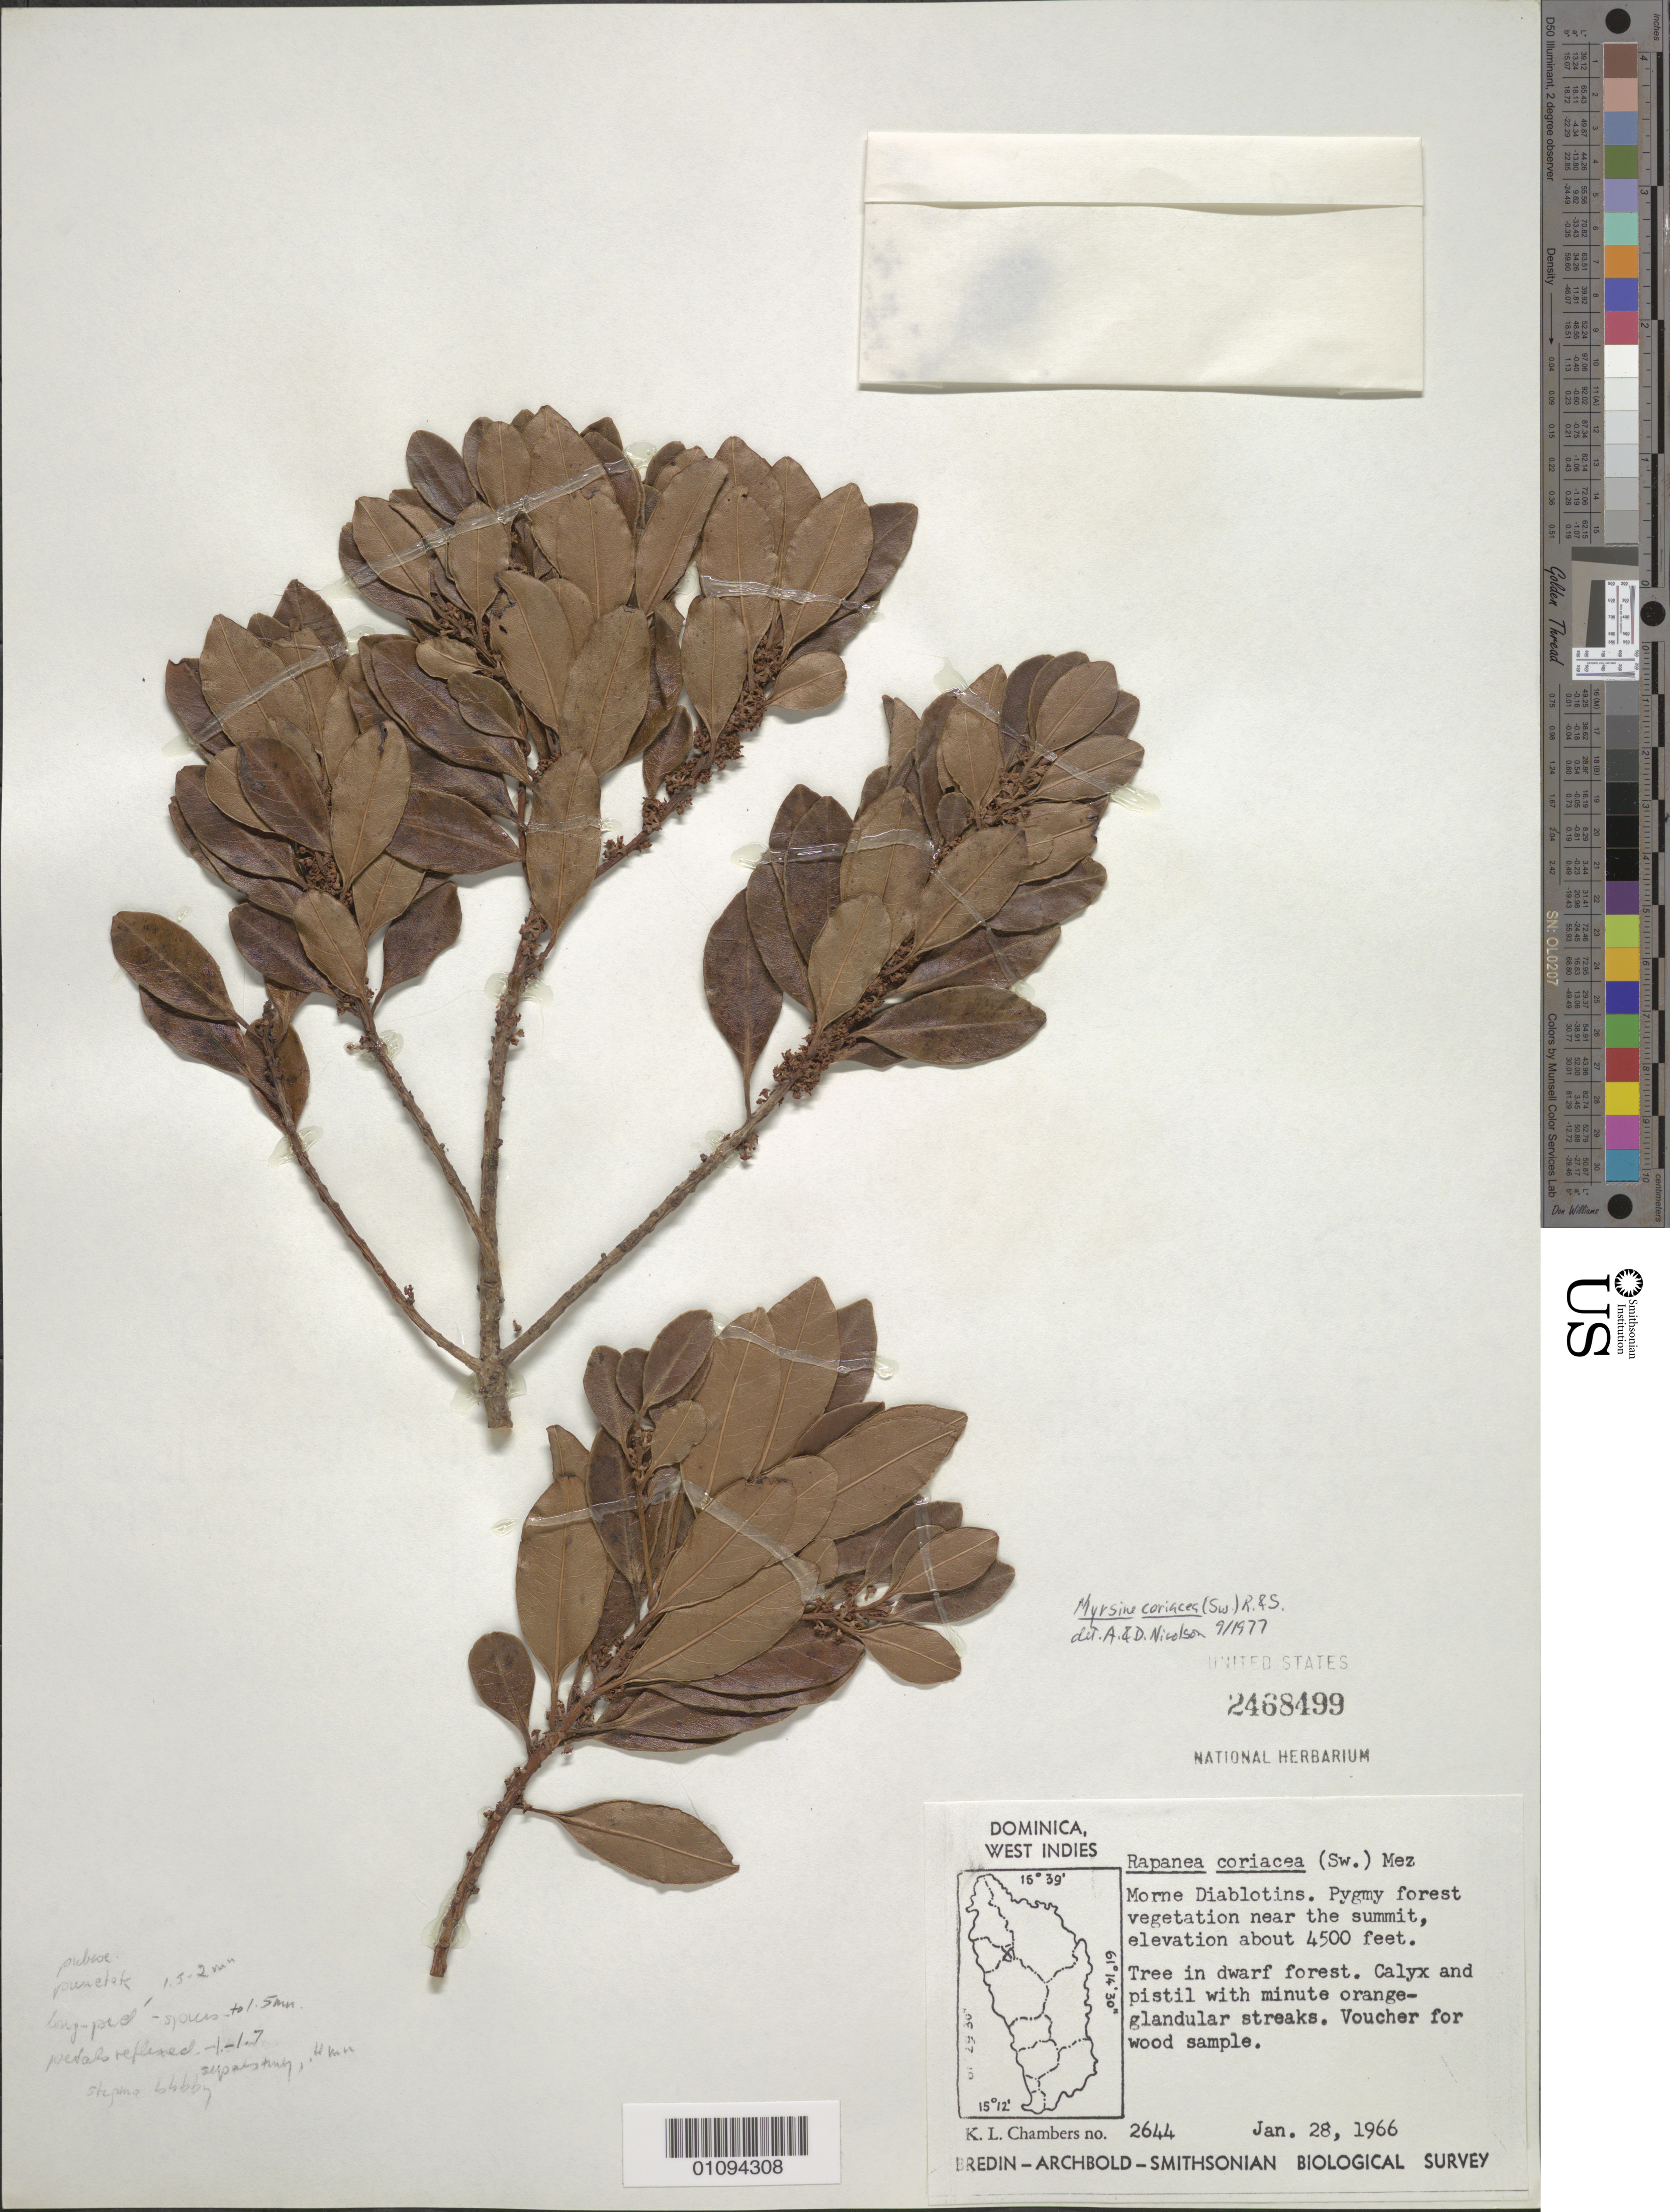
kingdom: Plantae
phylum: Tracheophyta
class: Magnoliopsida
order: Ericales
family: Primulaceae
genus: Myrsine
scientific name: Myrsine coriacea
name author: (Sw.) R. Br. ex Roem. & Schult.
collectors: K. L. Chambers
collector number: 2644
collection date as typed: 28 Jan 1966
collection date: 1966-01-28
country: Dominica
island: Dominica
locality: Morne Diablotins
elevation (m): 1372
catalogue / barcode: US 2468499